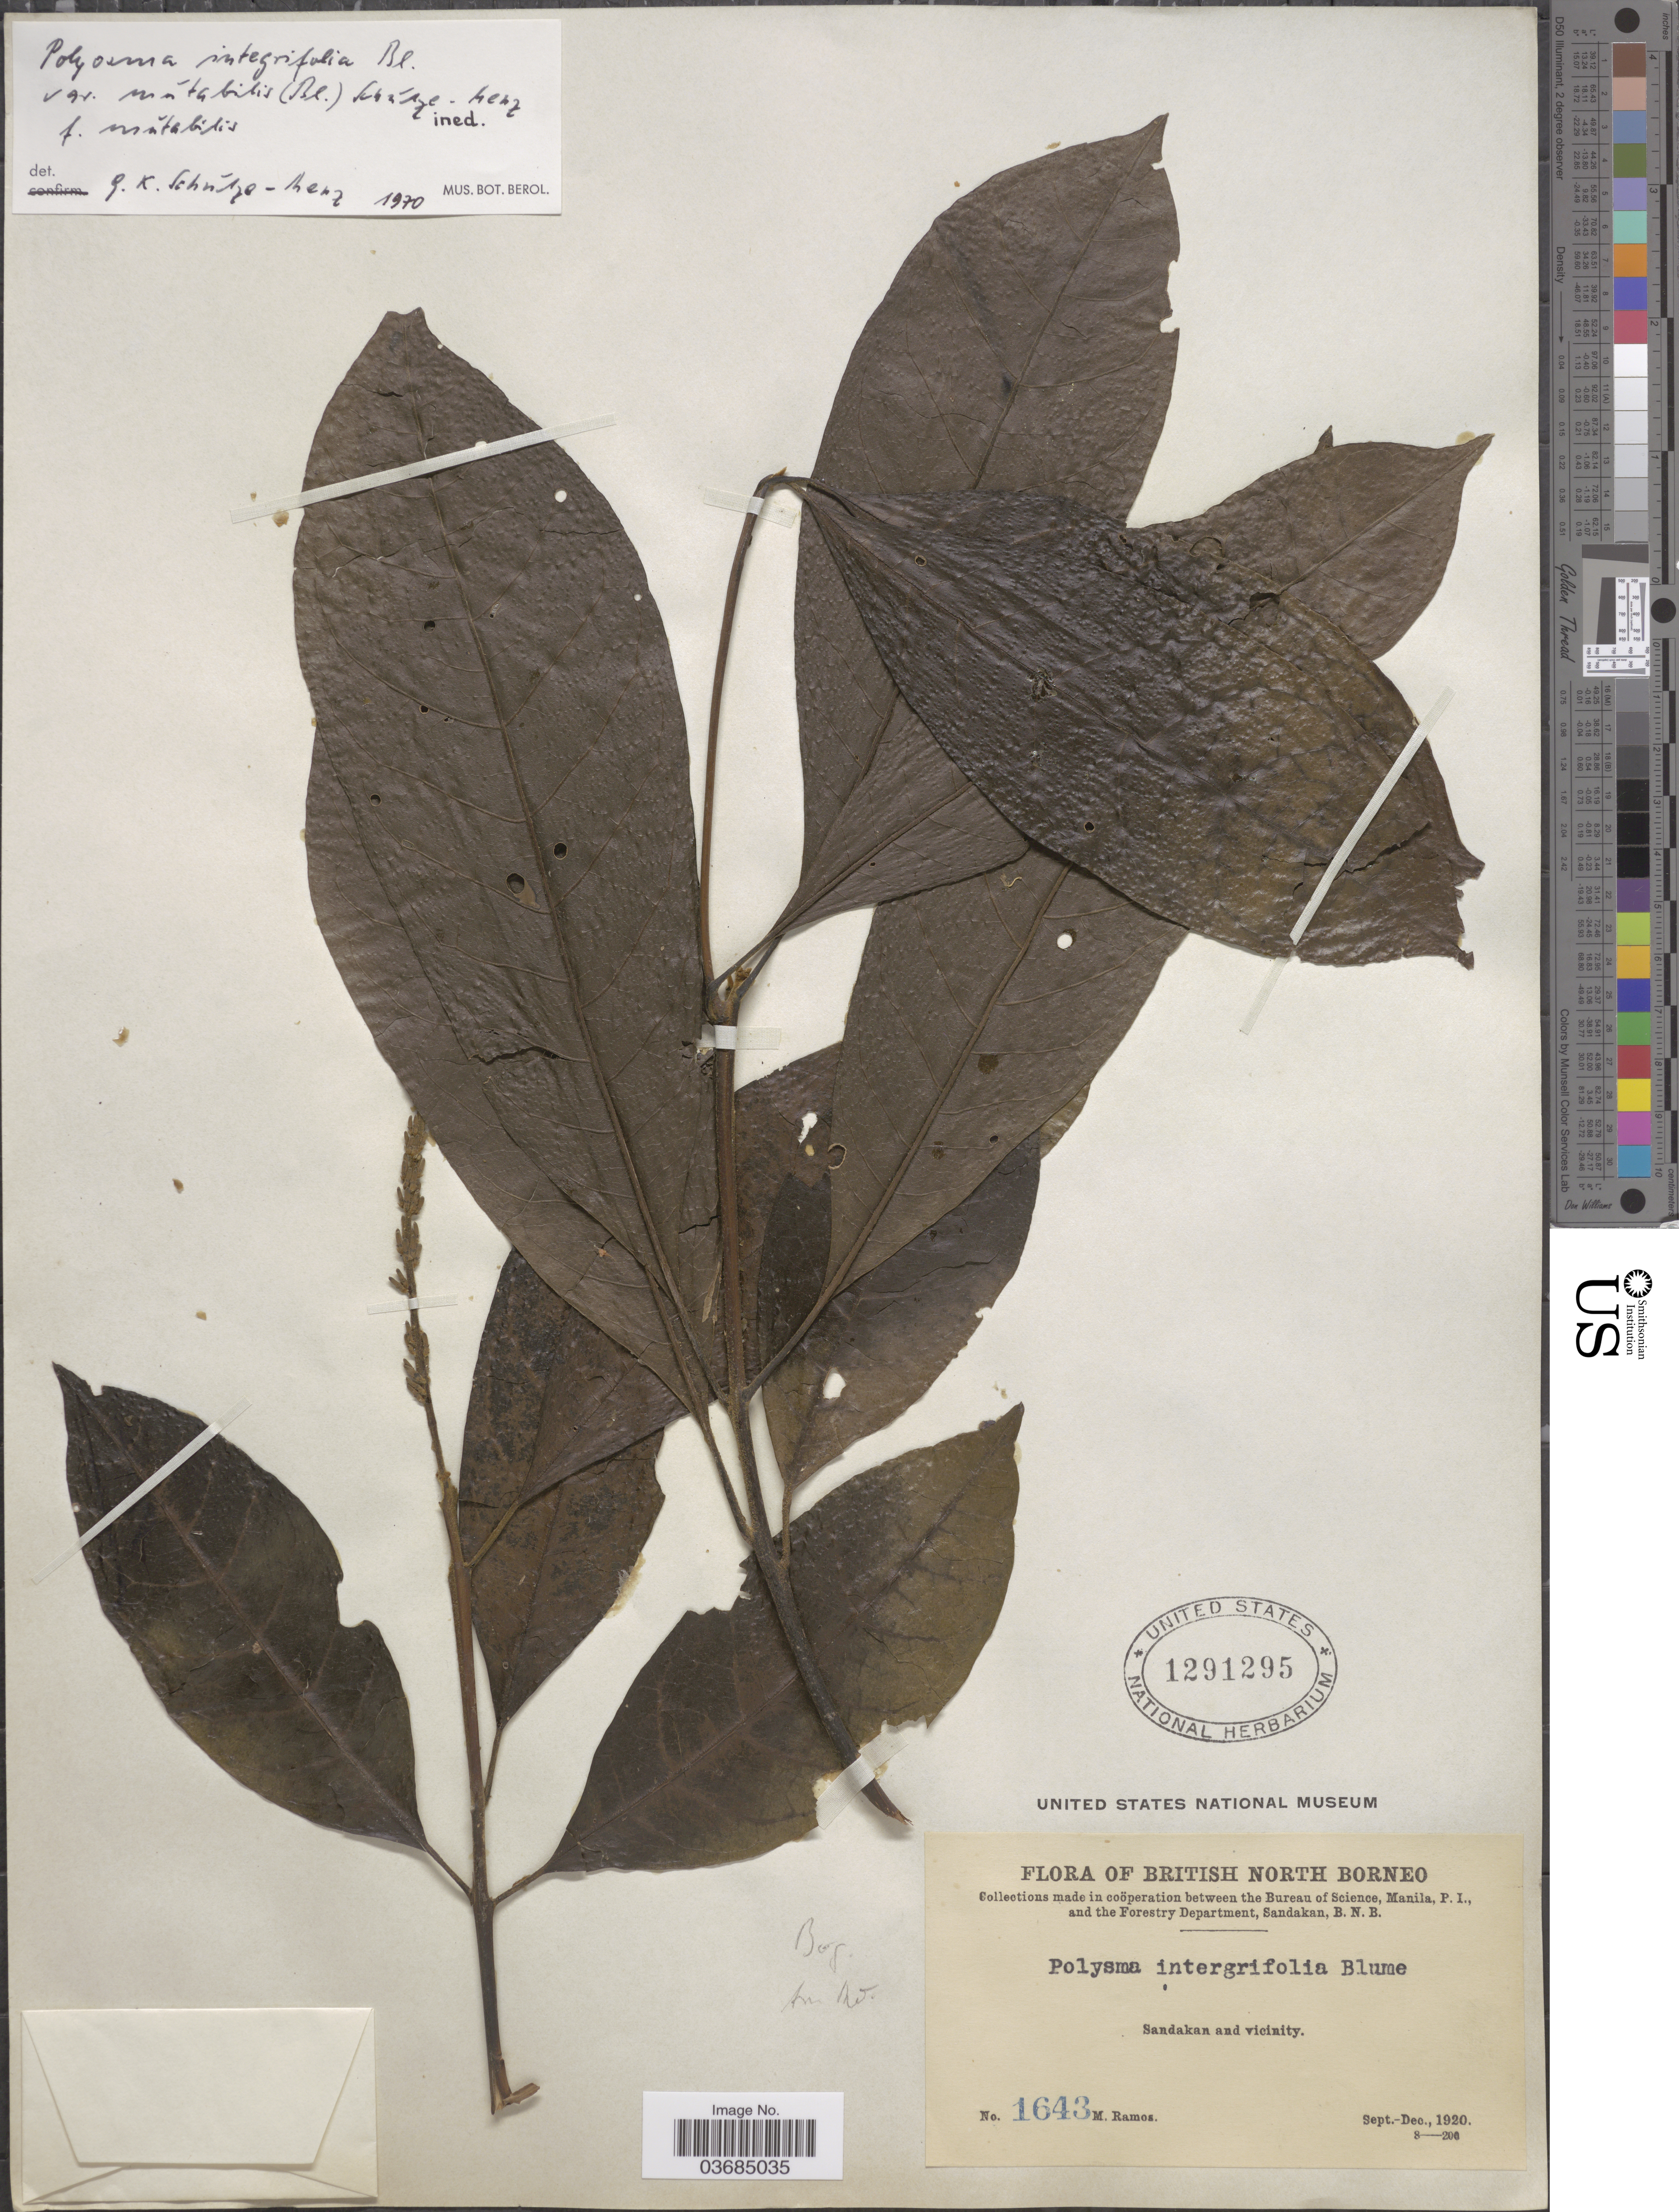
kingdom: Plantae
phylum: Tracheophyta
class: Magnoliopsida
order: Escalloniales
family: Escalloniaceae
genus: Polyosma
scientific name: Polyosma integrifolia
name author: Blume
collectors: M. Ramos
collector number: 1643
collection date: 1920-09/1920-12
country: Malaysia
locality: British North Borneo. Sandakan and vicinity.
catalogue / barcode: US 1291295